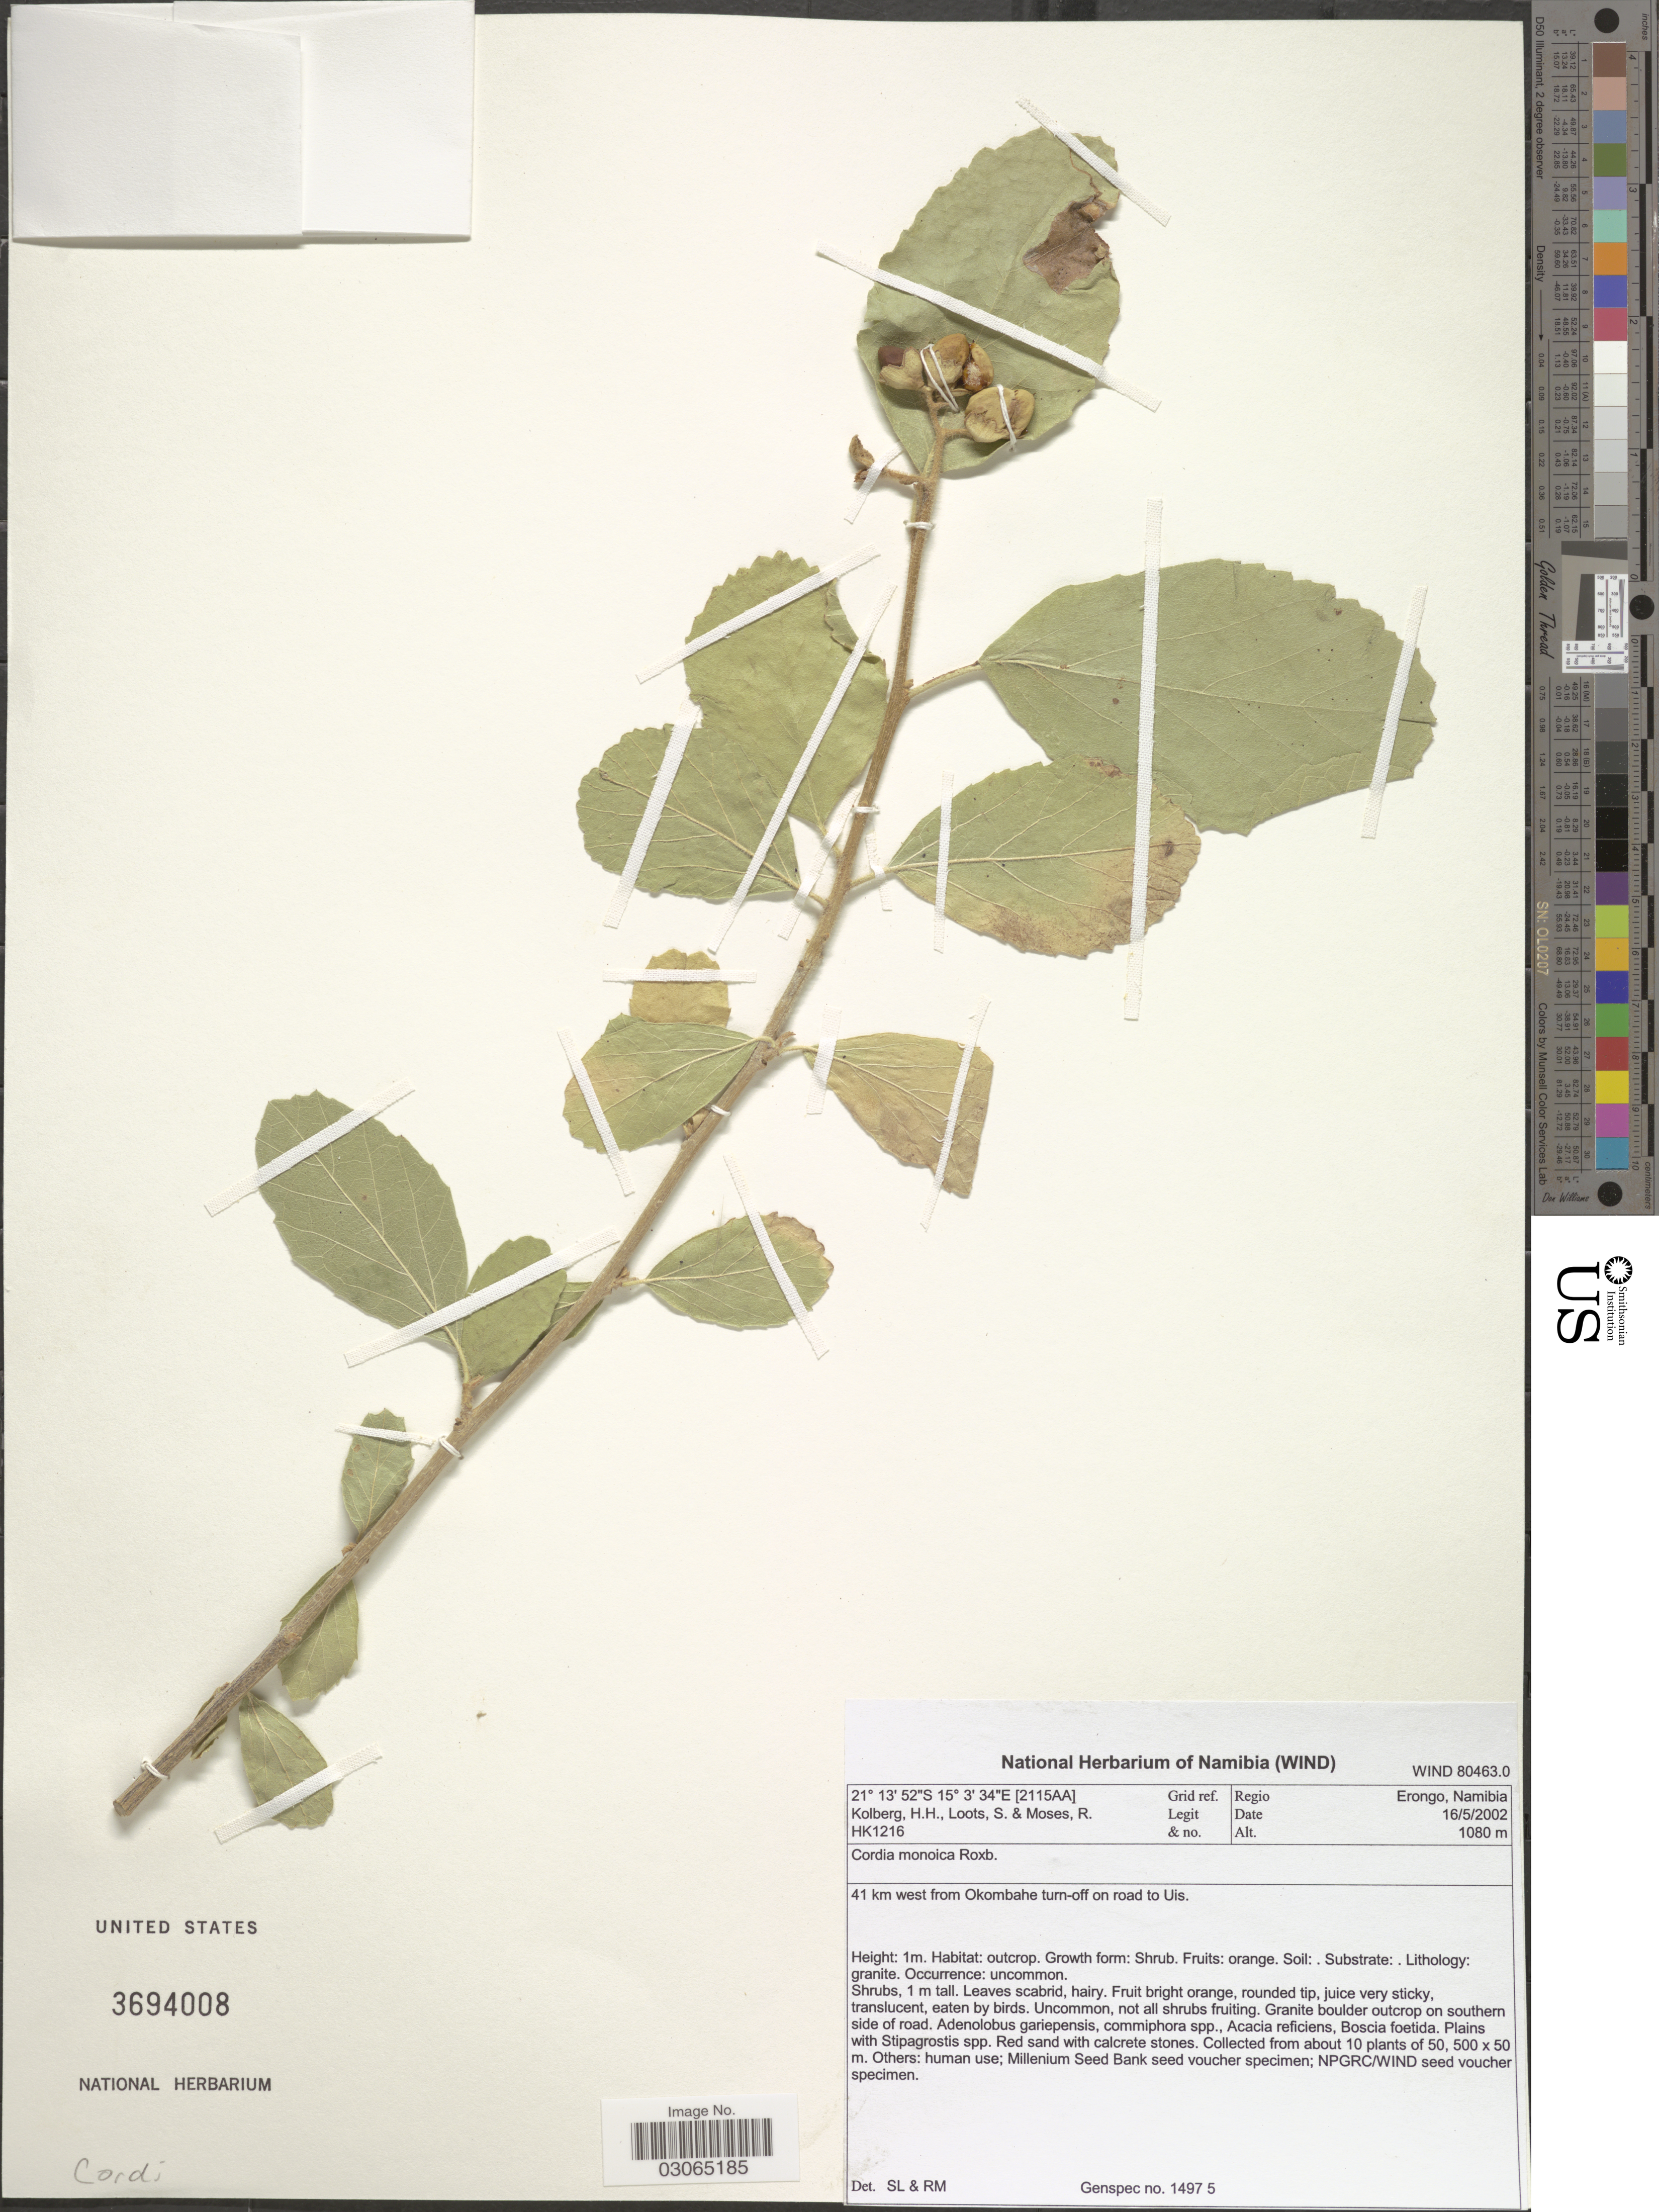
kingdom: Plantae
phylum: Tracheophyta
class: Magnoliopsida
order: Boraginales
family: Cordiaceae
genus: Cordia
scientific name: Cordia monoica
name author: Roxb.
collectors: H. H. Kolberg, S. Loots & R. Moses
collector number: HK1216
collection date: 2002-05-16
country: Namibia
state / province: Erongo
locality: [2115AA] Grid ref. Regio Erongo. 41 km west from Okombahe turn-off on road to Uis.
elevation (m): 1080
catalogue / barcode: US 3694008